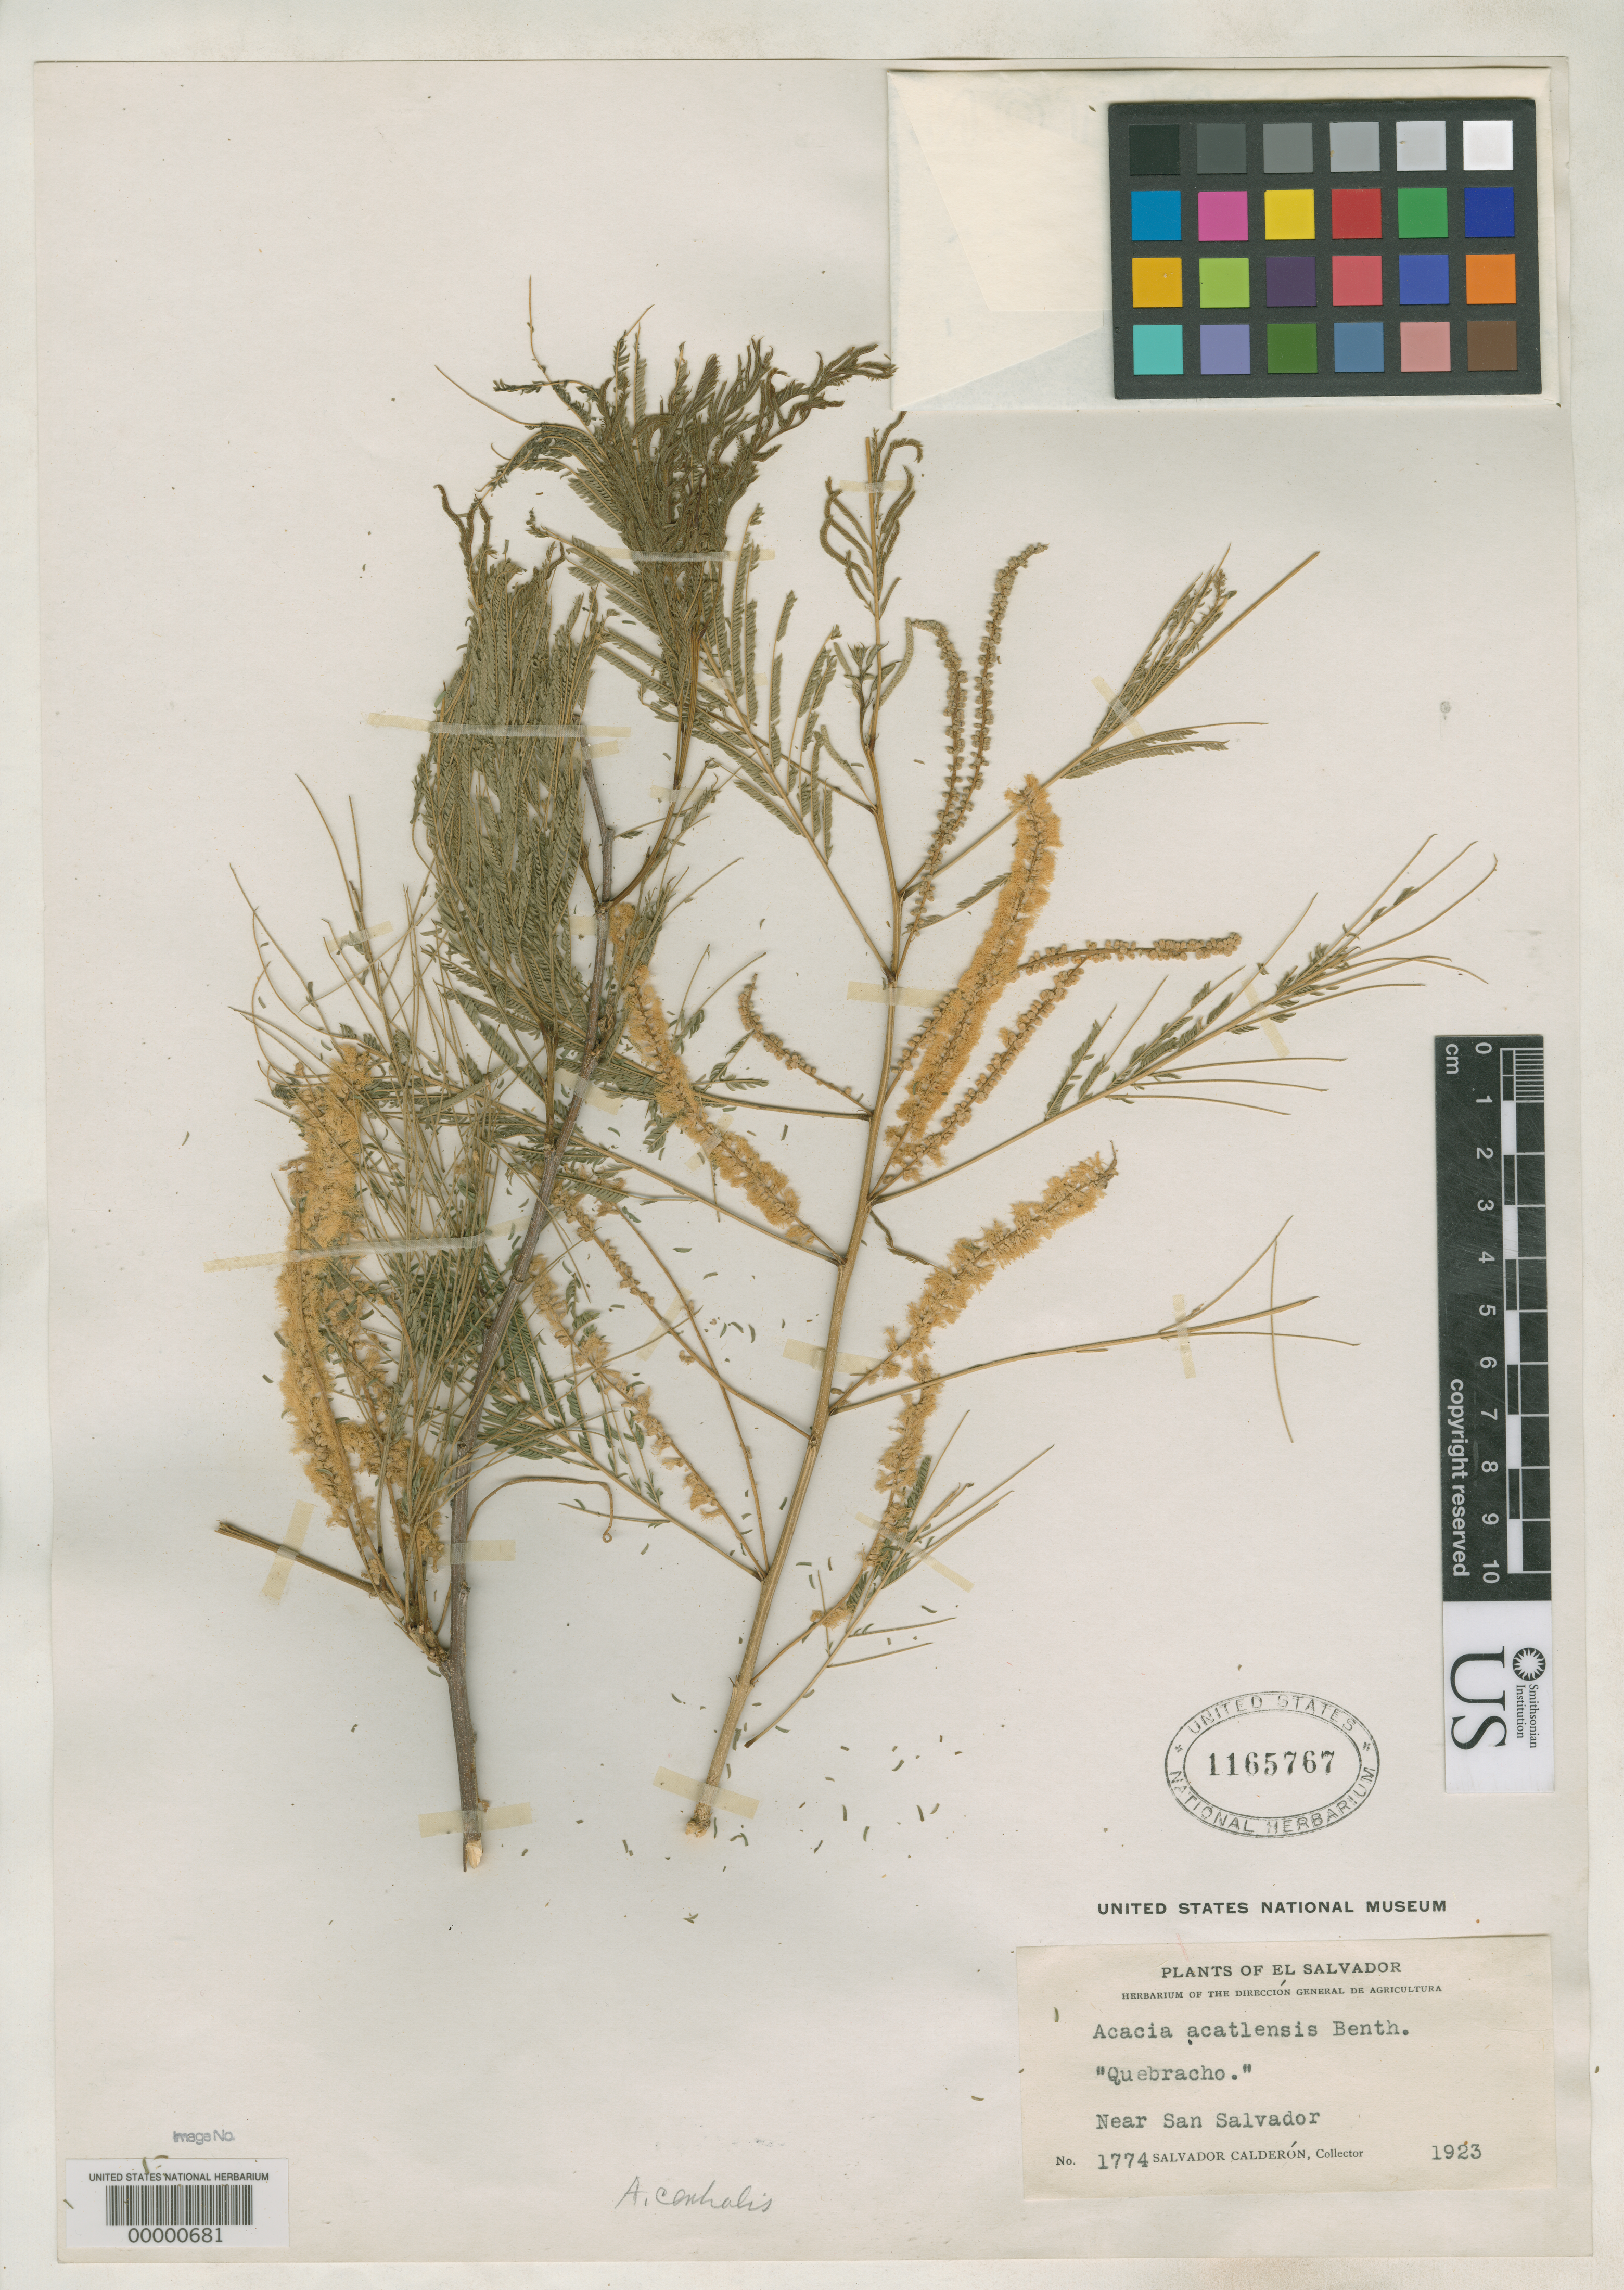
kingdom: Plantae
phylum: Tracheophyta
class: Magnoliopsida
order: Fabales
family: Fabaceae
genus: Senegalia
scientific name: Senegalia centralis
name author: Britton & Rose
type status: Isotype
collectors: S. Calderón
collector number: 1774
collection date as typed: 1923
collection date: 1923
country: El Salvador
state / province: San Salvador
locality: Near San Salvador.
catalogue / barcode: US 1165767